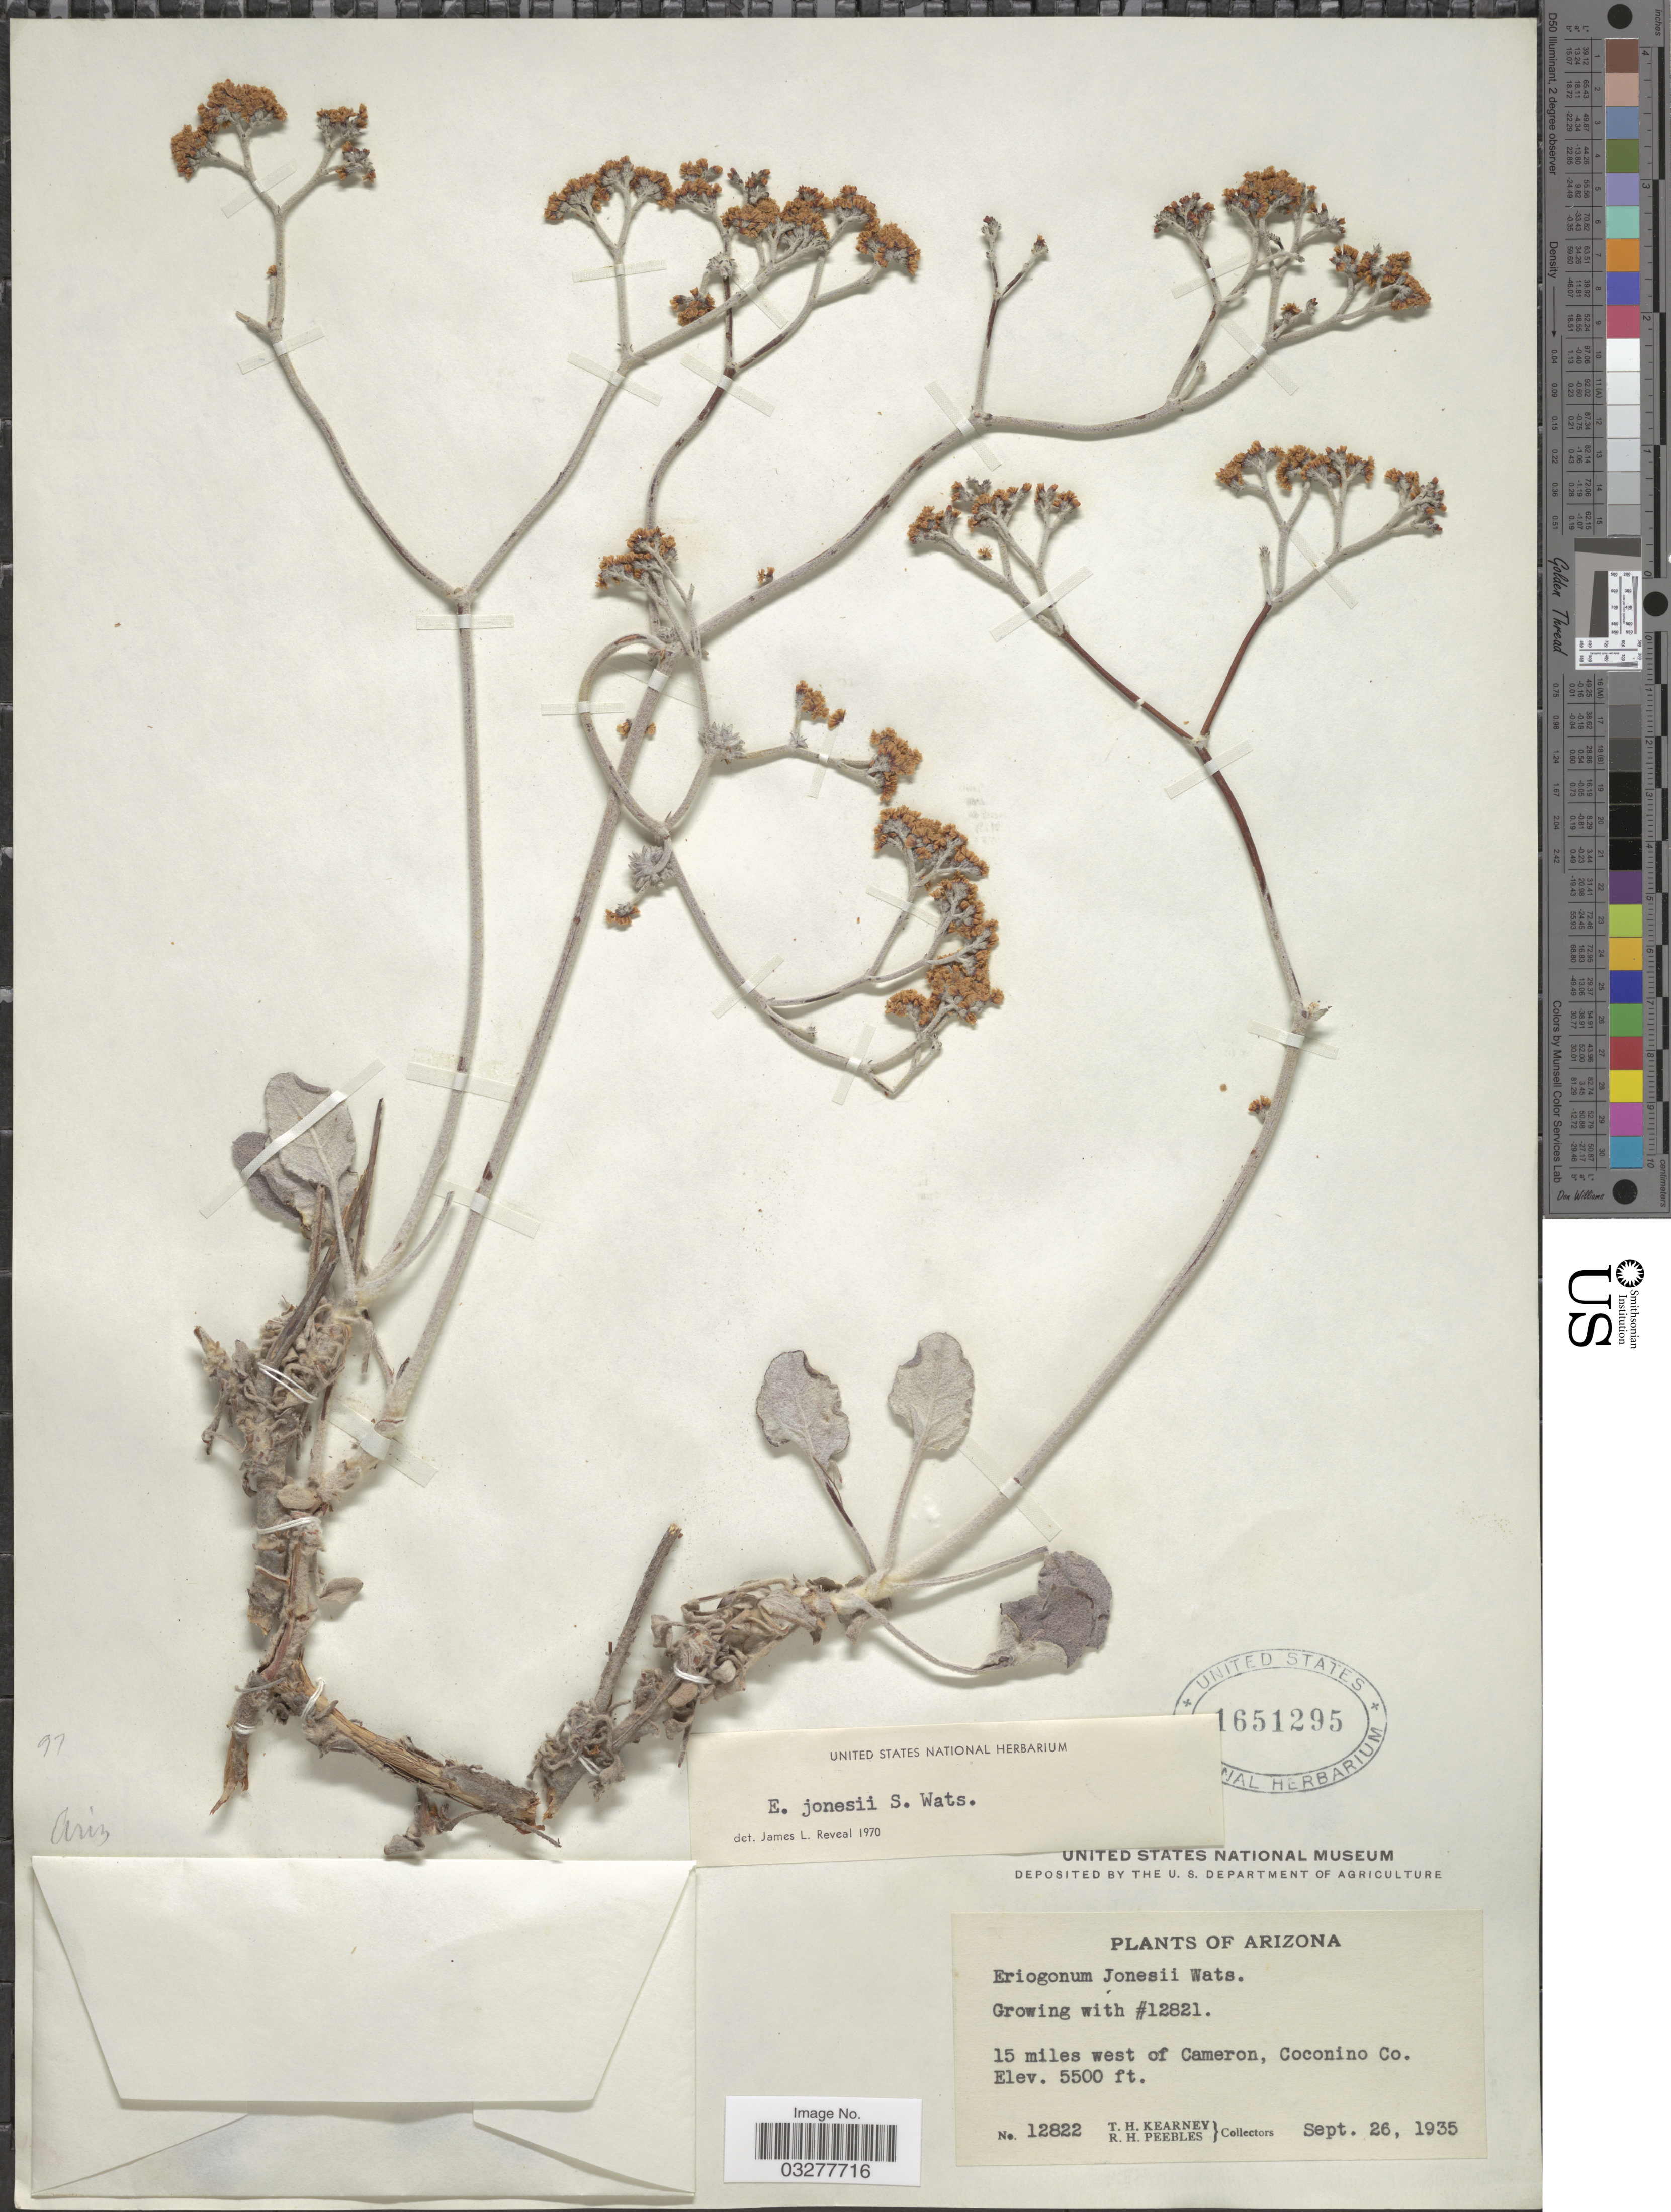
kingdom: Plantae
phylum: Tracheophyta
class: Magnoliopsida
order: Caryophyllales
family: Polygonaceae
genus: Eriogonum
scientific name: Eriogonum jonesii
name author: S. Watson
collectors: T. H. Kearney & R. H. Peebles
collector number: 12822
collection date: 1935-09-26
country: United States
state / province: Arizona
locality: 15 miles west of Cameron, Coconino Co.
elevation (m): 1676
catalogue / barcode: US 1651295